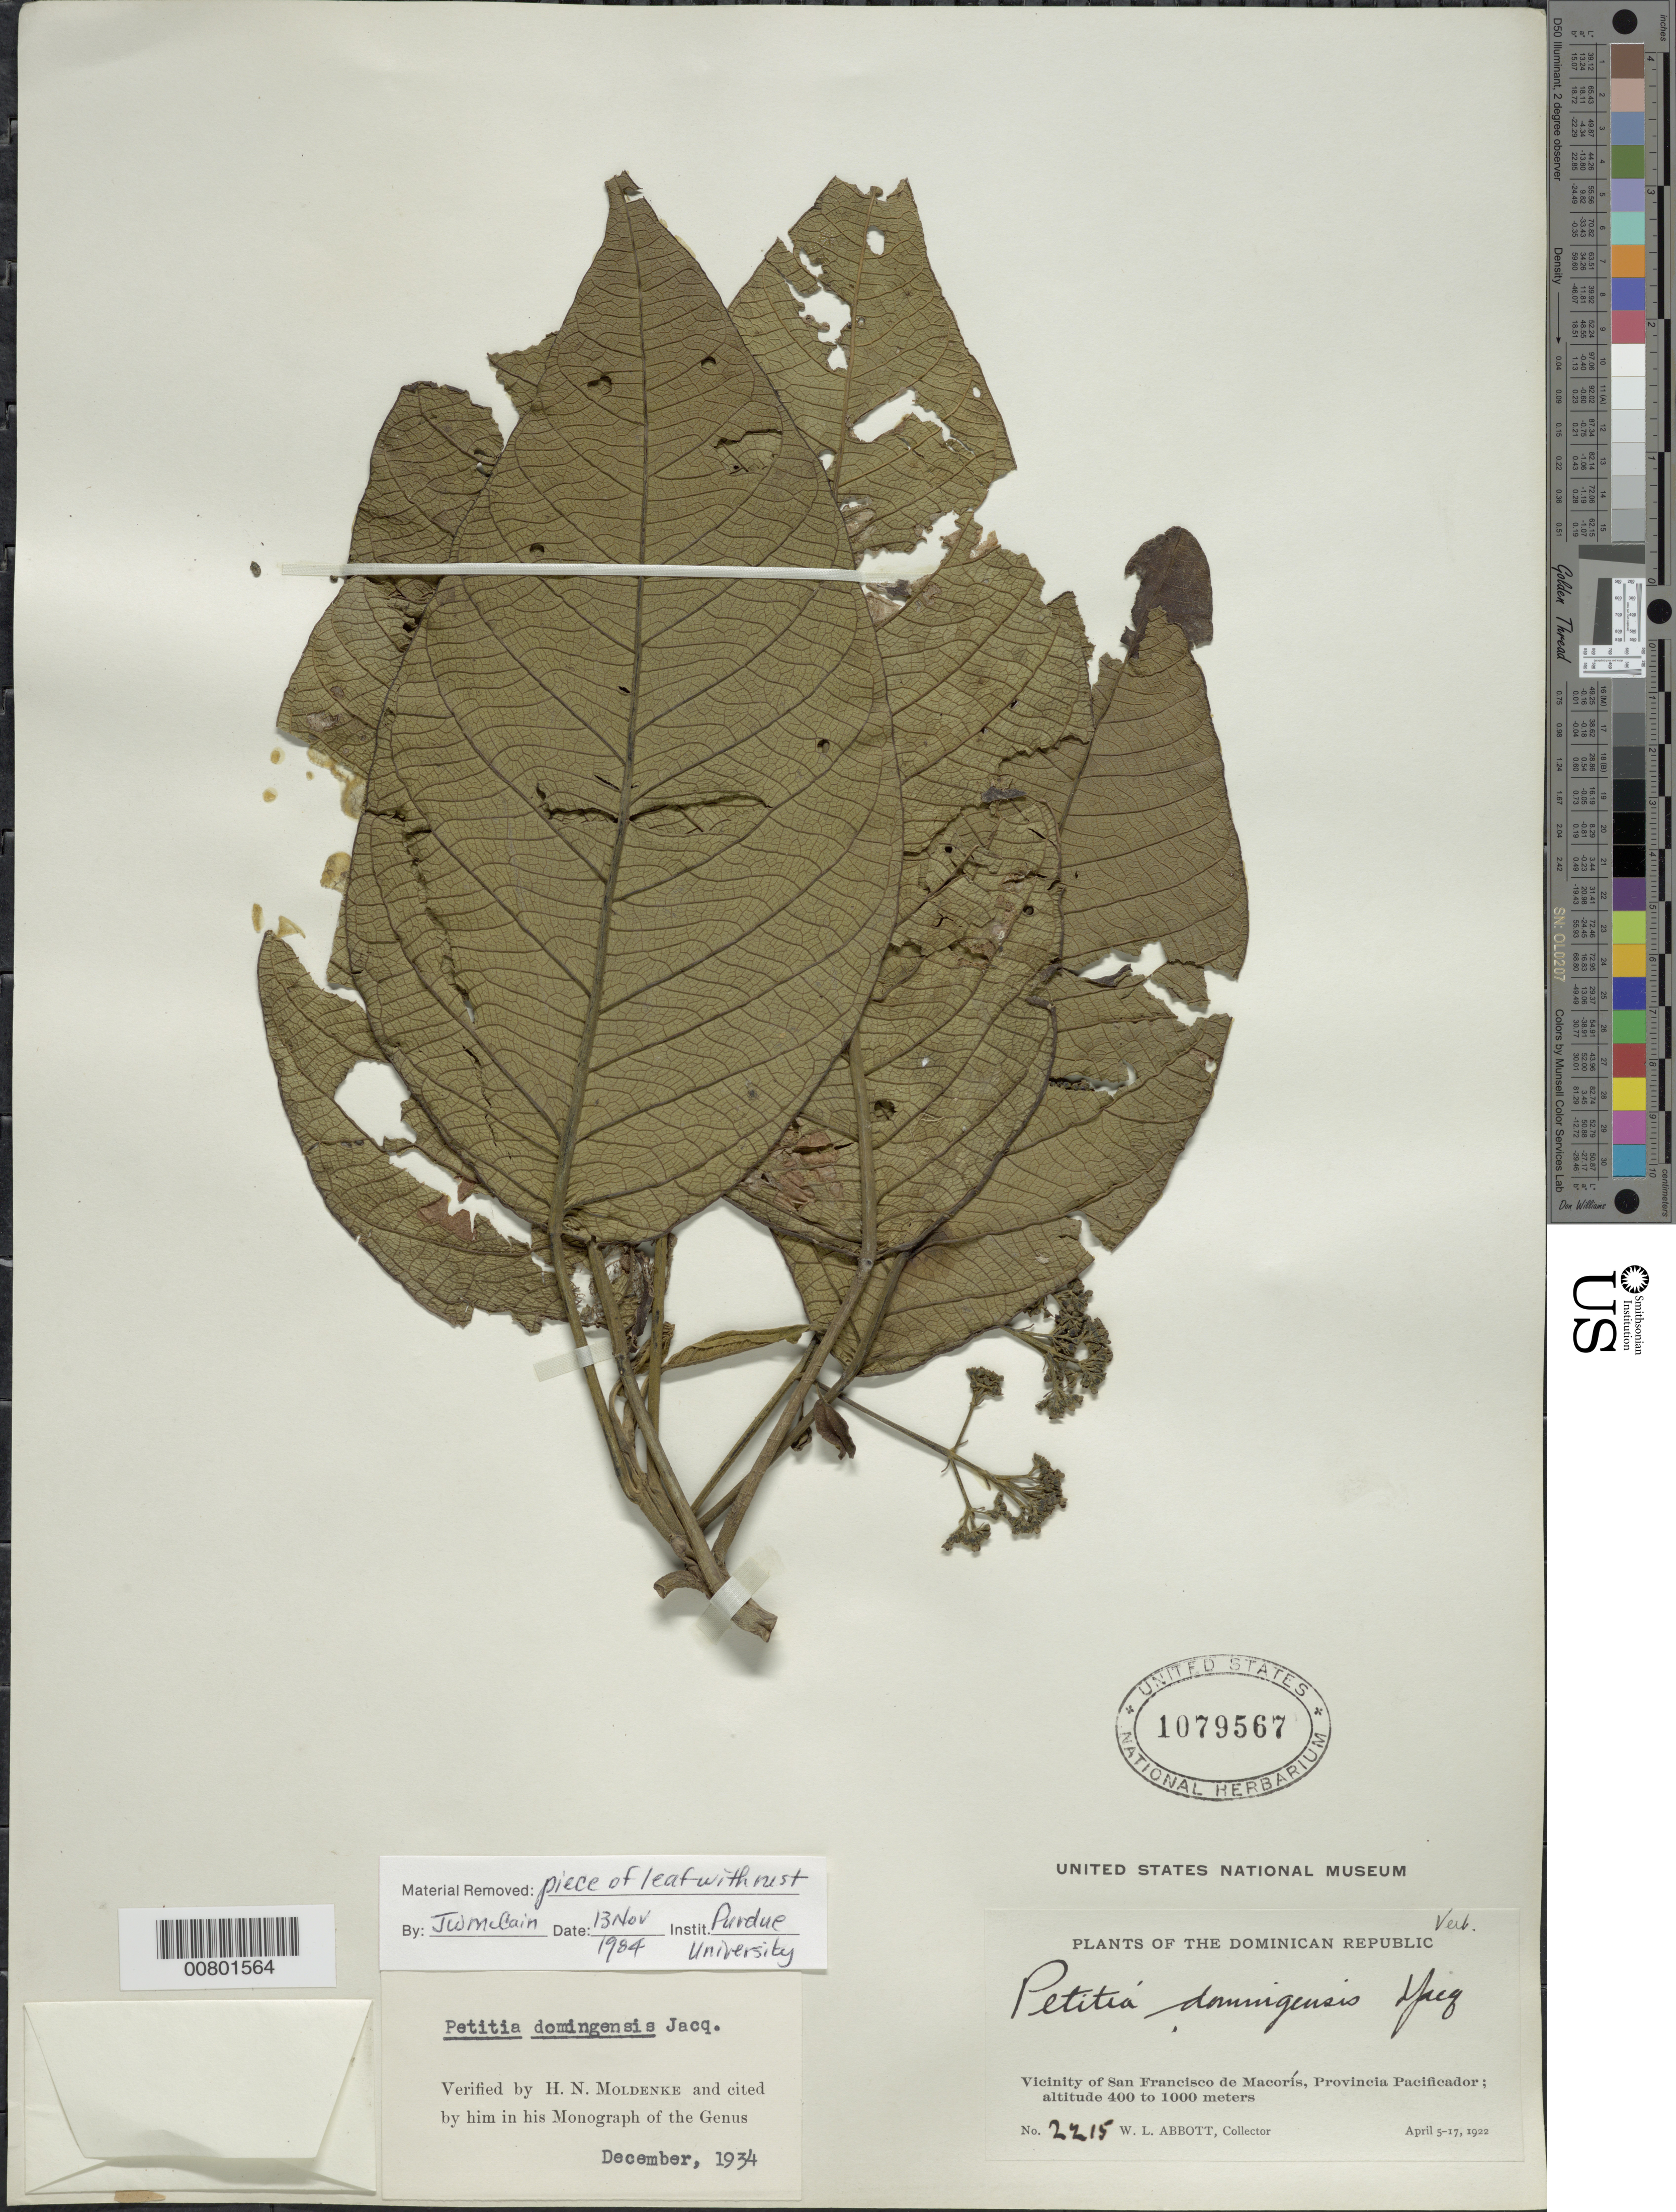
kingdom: Plantae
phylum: Tracheophyta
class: Magnoliopsida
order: Lamiales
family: Lamiaceae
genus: Petitia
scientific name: Petitia domingensis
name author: Jacq.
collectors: W. L. Abbott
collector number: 2215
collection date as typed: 05 Apr 1922 to 17 Apr 1922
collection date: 1922-04-05/1922-04-17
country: Dominican Republic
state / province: Duarte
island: Hispaniola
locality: Vicinity of San Francisco de Marcorís, Province Pacificador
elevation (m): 400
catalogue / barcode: US 1079567